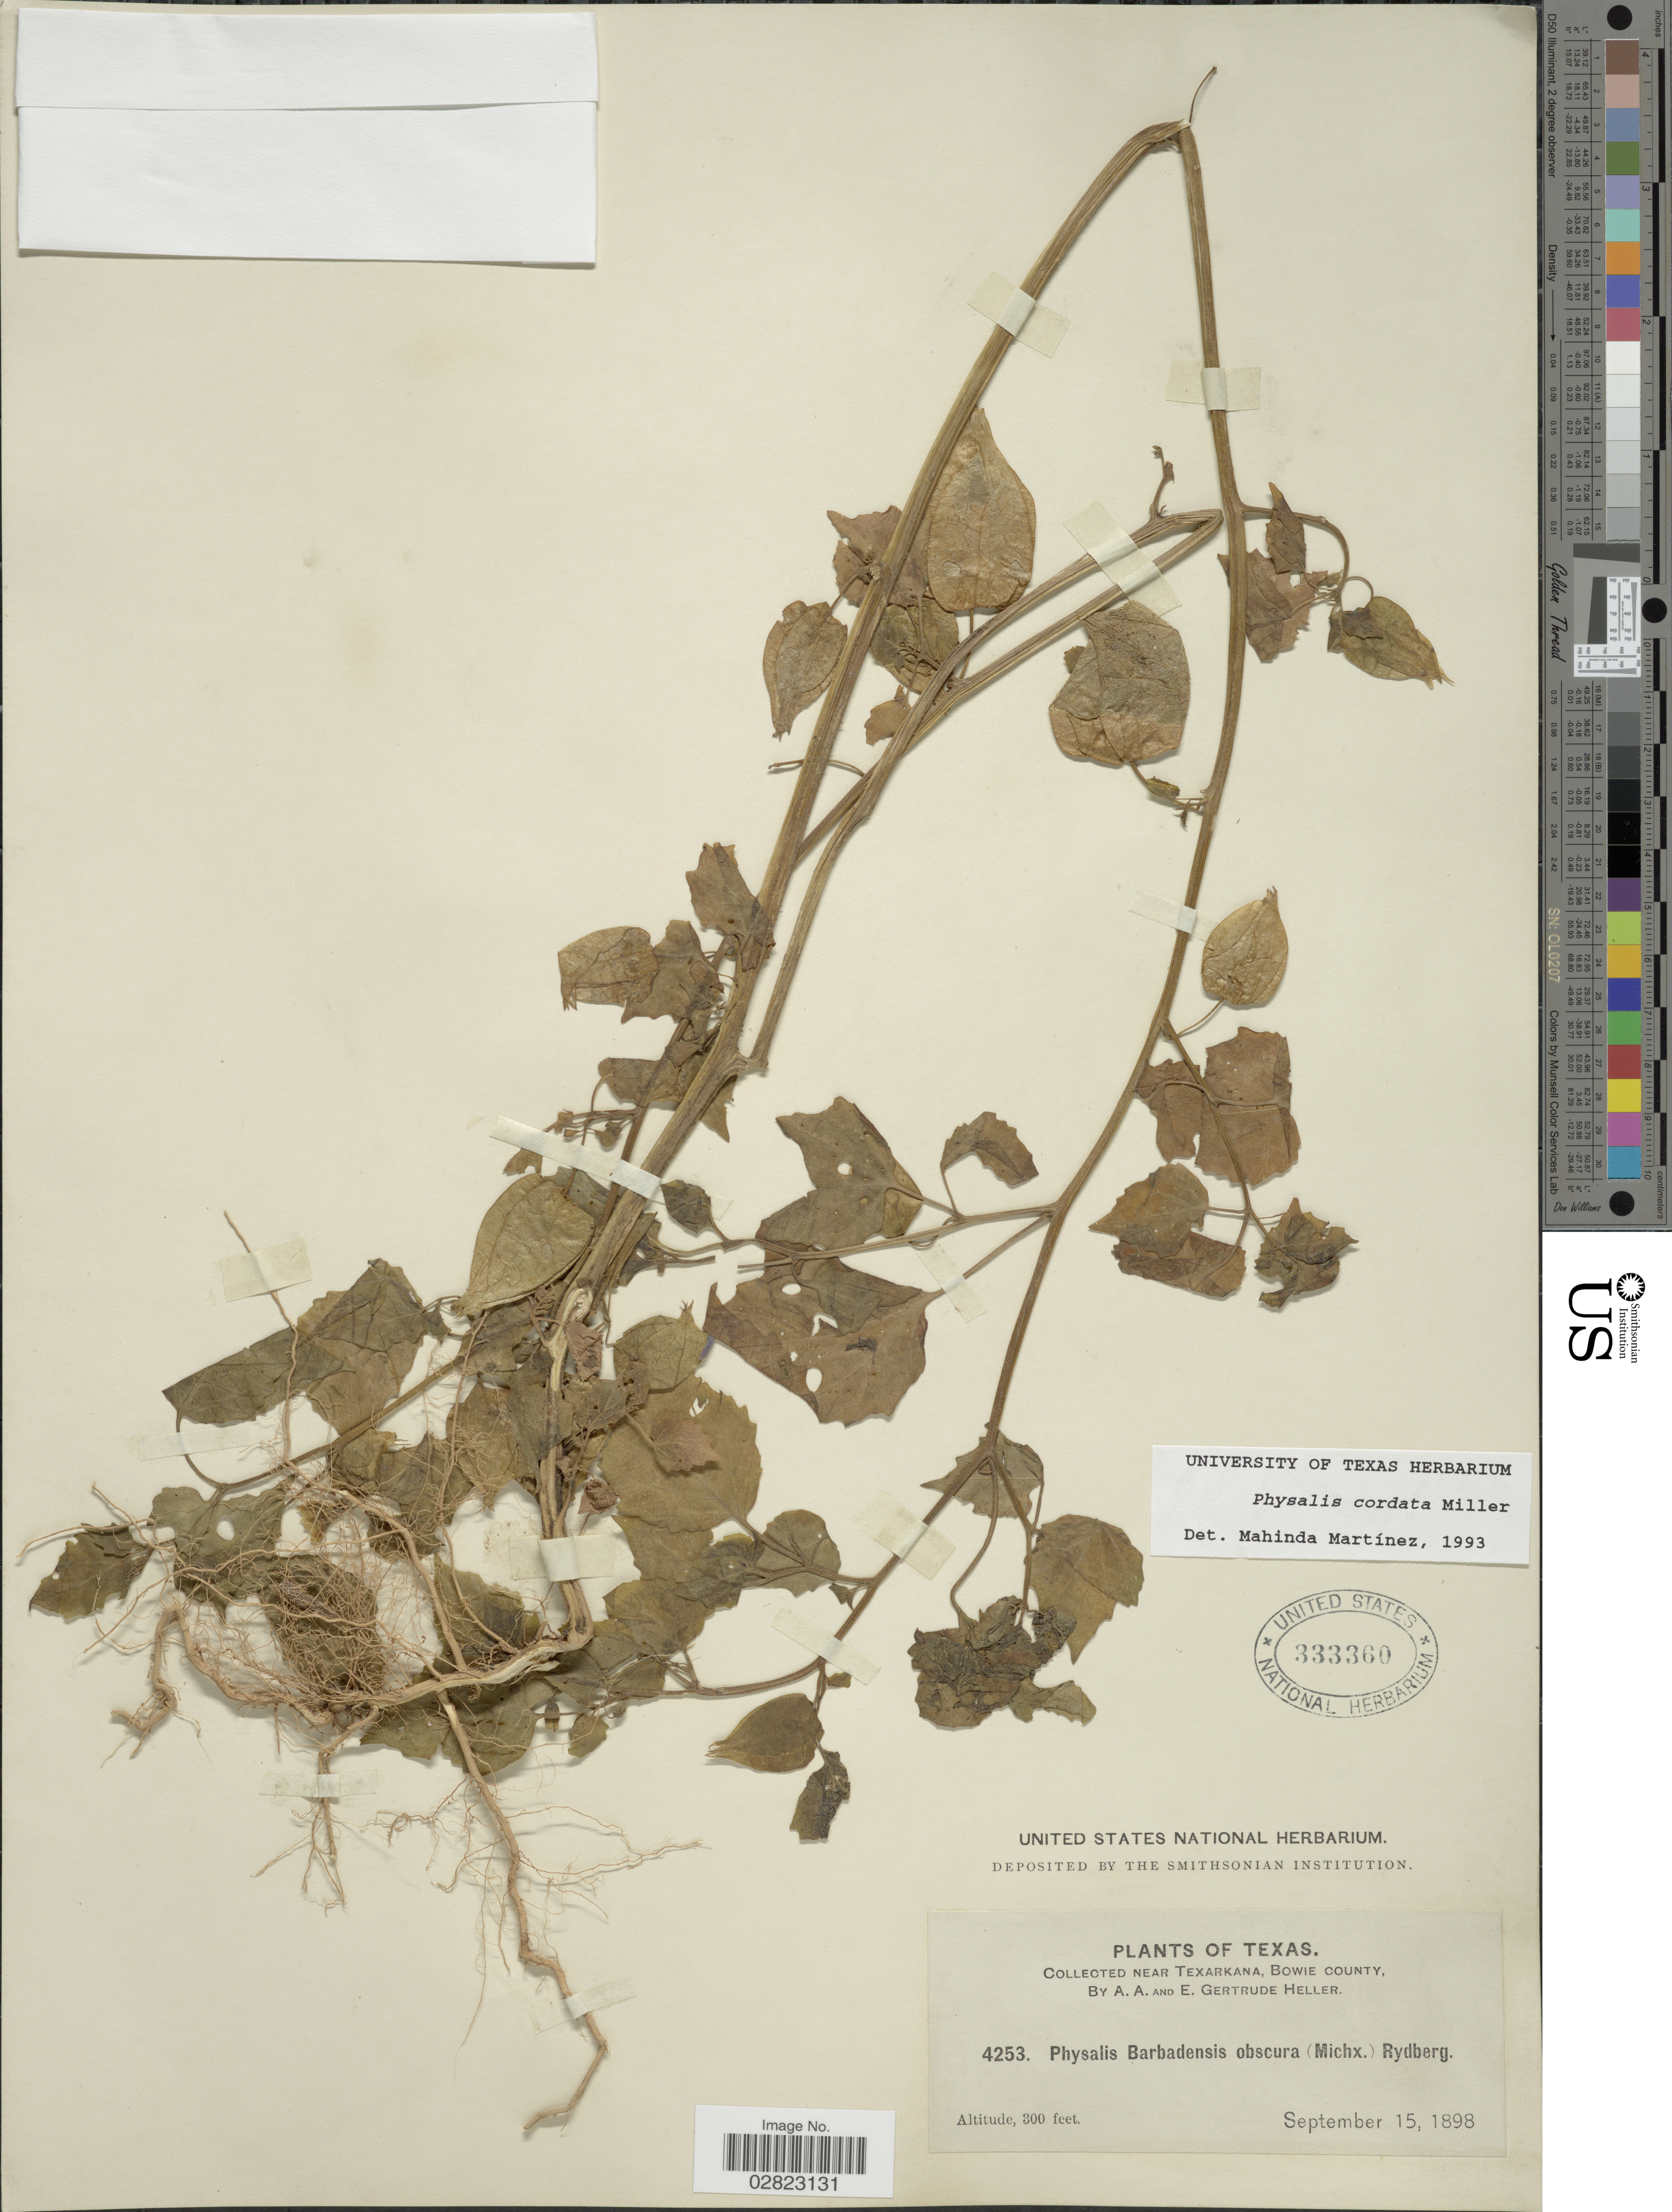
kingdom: Plantae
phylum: Tracheophyta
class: Magnoliopsida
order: Solanales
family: Solanaceae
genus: Physalis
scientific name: Physalis cordata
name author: Mill.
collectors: A. A. Heller & E. G. Heller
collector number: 4253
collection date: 1898-09-15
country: United States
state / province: Texas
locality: Near Texarkana, Bowie County.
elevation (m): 91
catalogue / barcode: US 333360